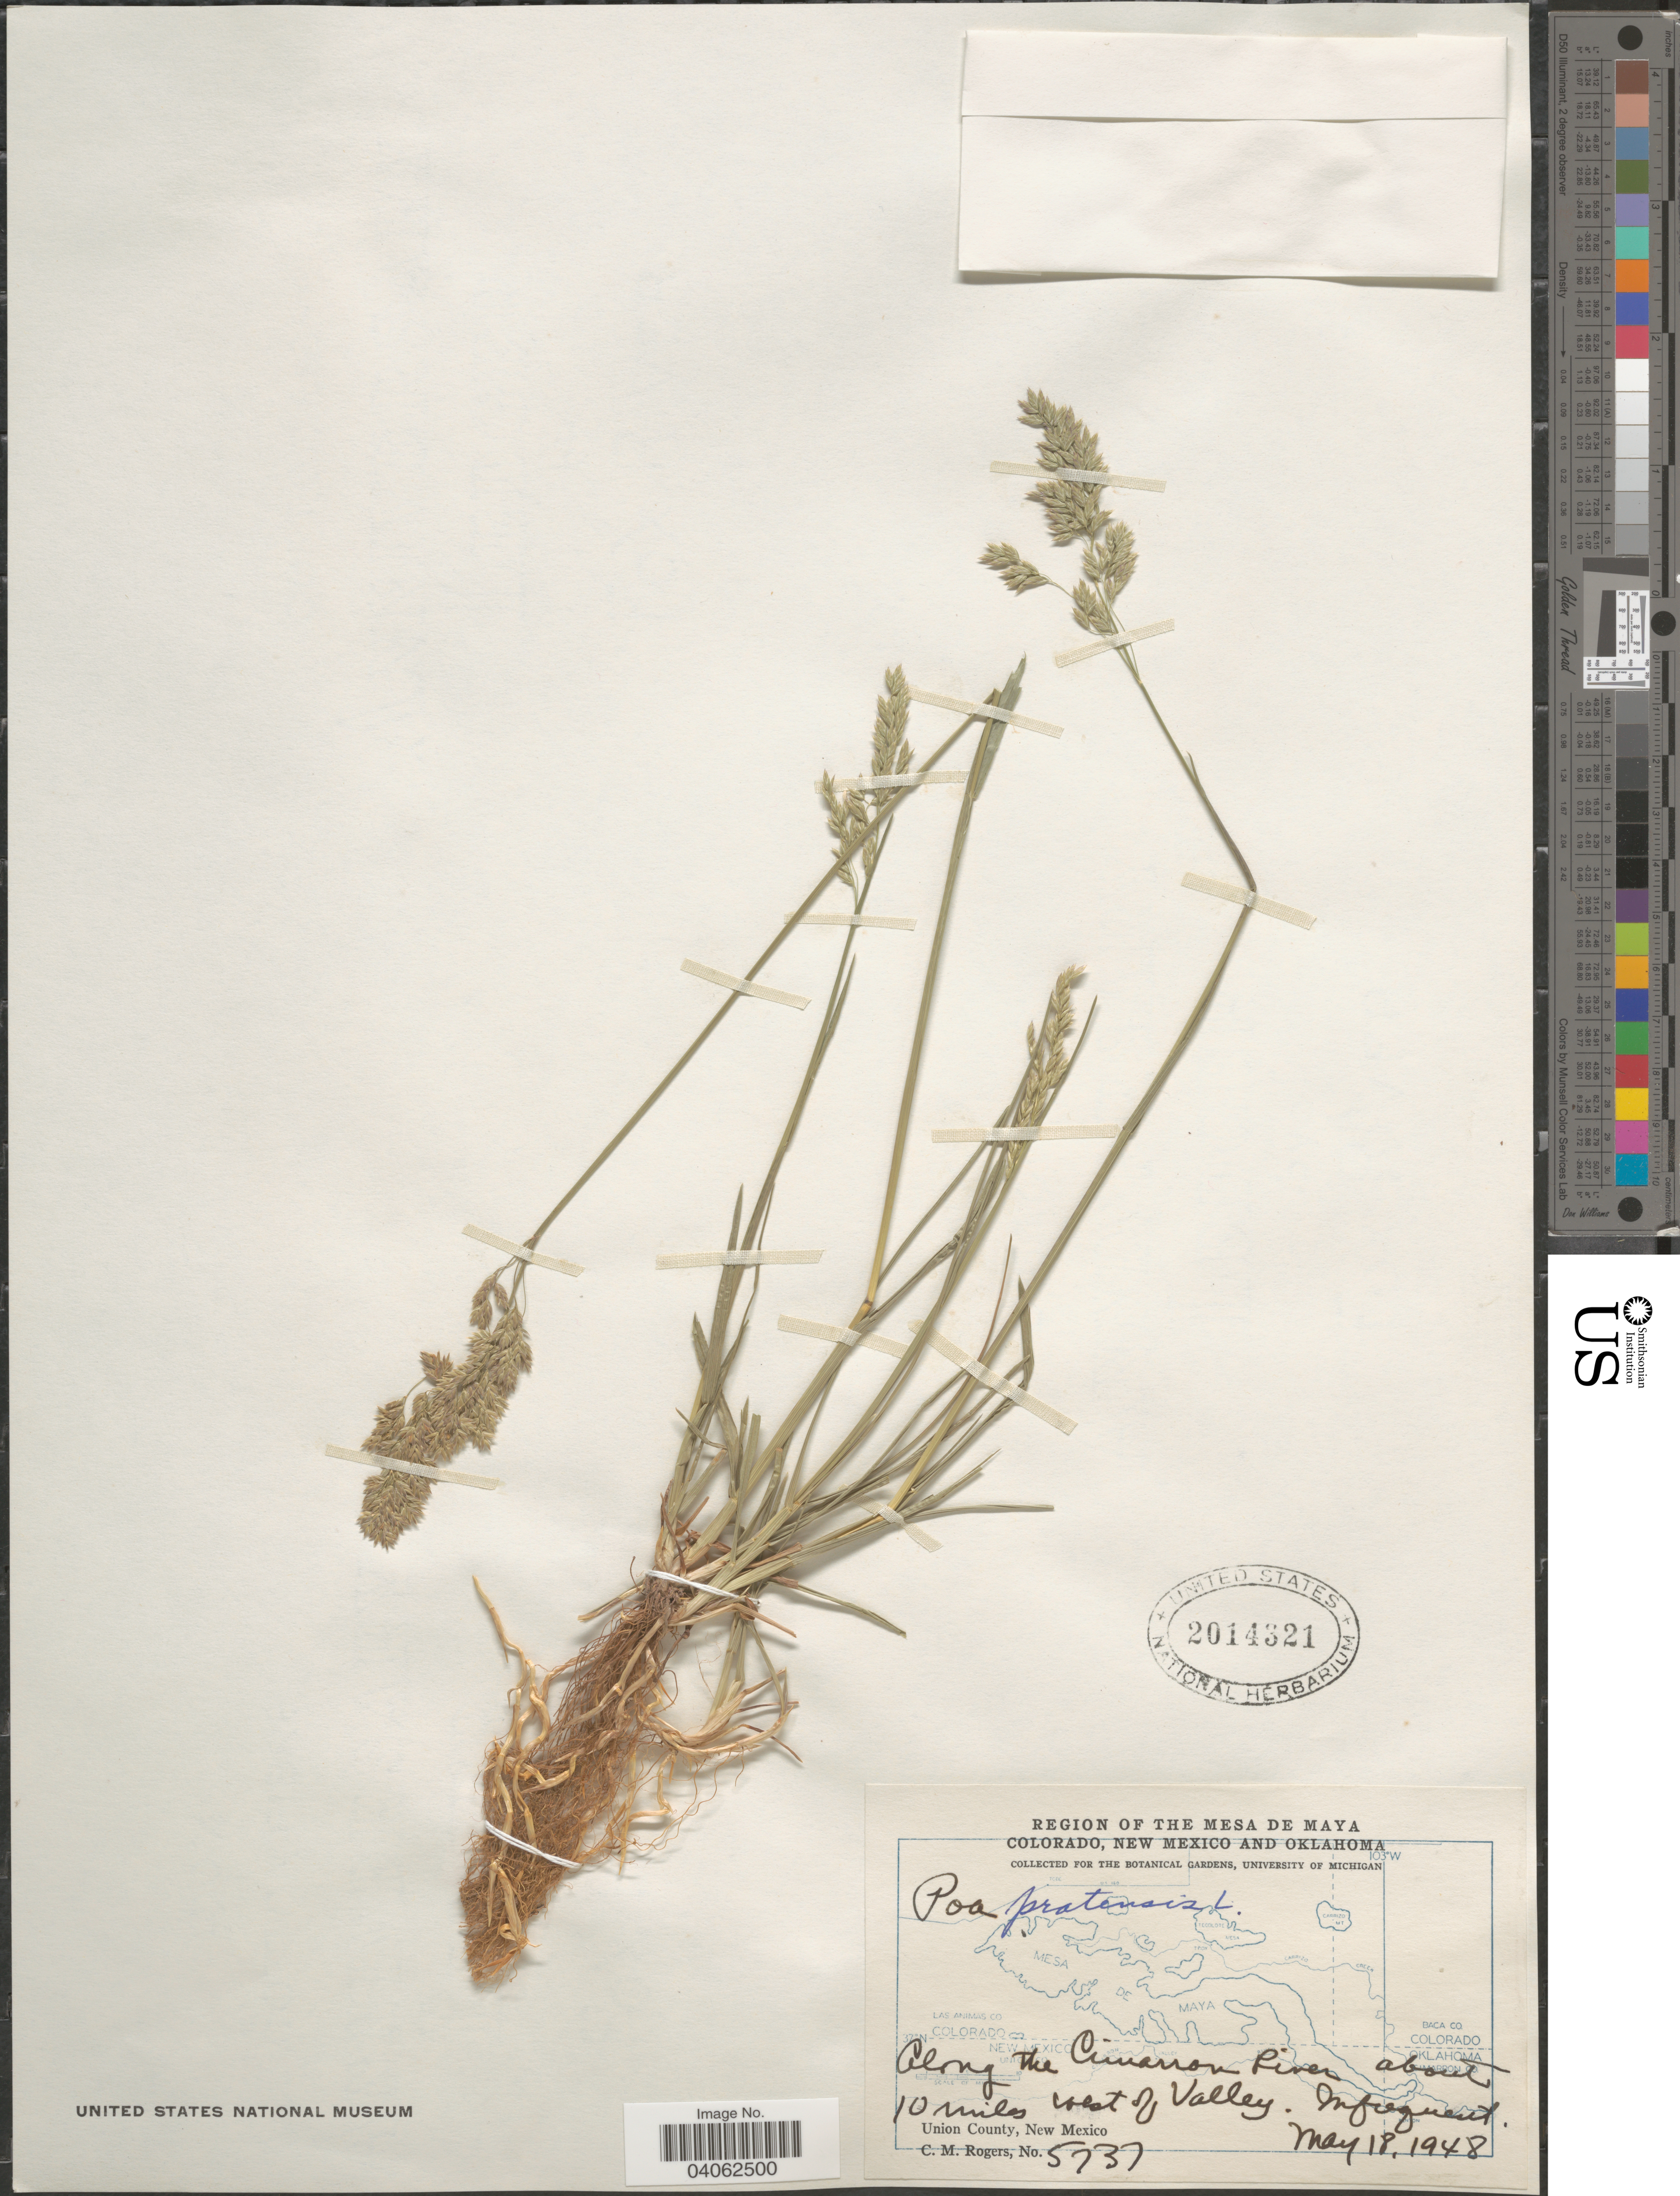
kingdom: Plantae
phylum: Tracheophyta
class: Liliopsida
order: Poales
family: Poaceae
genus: Poa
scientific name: Poa pratensis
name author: L.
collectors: C. M. Rogers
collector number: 5737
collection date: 1948-05-18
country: United States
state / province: New Mexico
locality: Mesa de Maya. Along the Cimarron River about 10 miles west of Valley. Union County.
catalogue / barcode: US 2014321